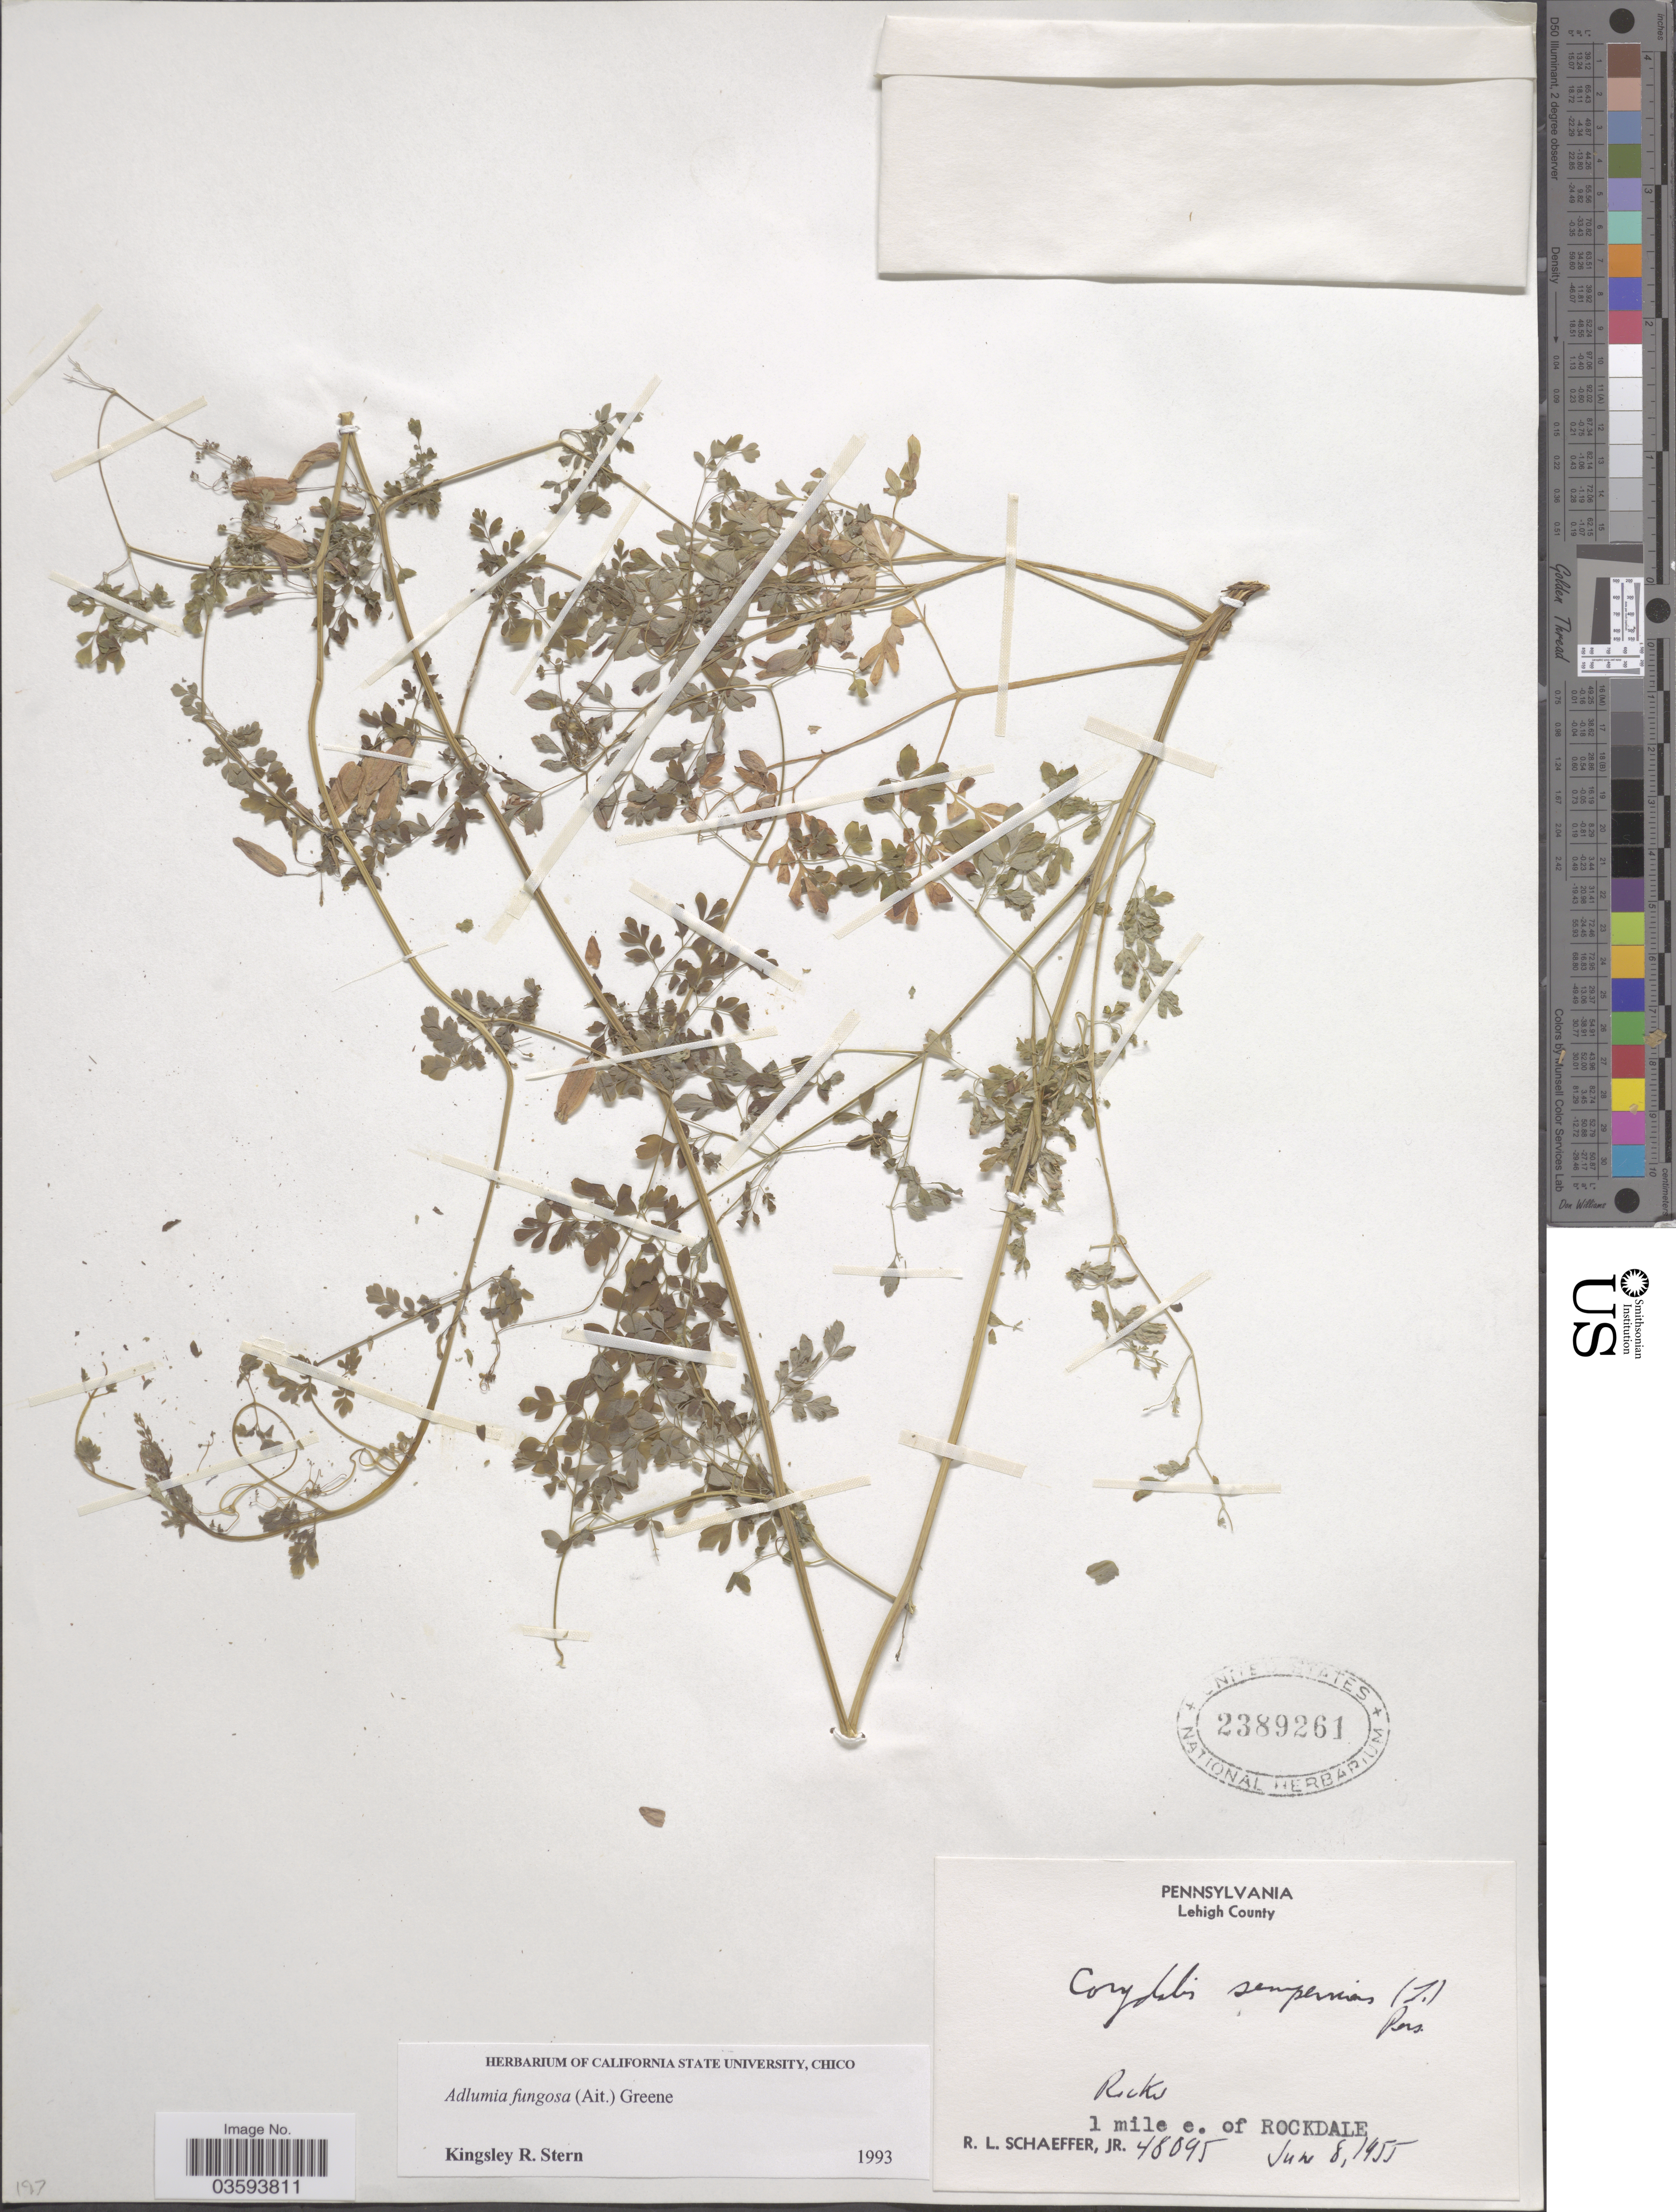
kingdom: Plantae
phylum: Tracheophyta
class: Magnoliopsida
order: Ranunculales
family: Papaveraceae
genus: Adlumia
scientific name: Adlumia fungosa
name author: (Aiton) Greene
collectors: R. L. Schaeffer Jr.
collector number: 48095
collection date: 1955-06-08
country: United States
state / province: Pennsylvania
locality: Lehigh County. 1 mile e. of Rockdale.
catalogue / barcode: US 2389261